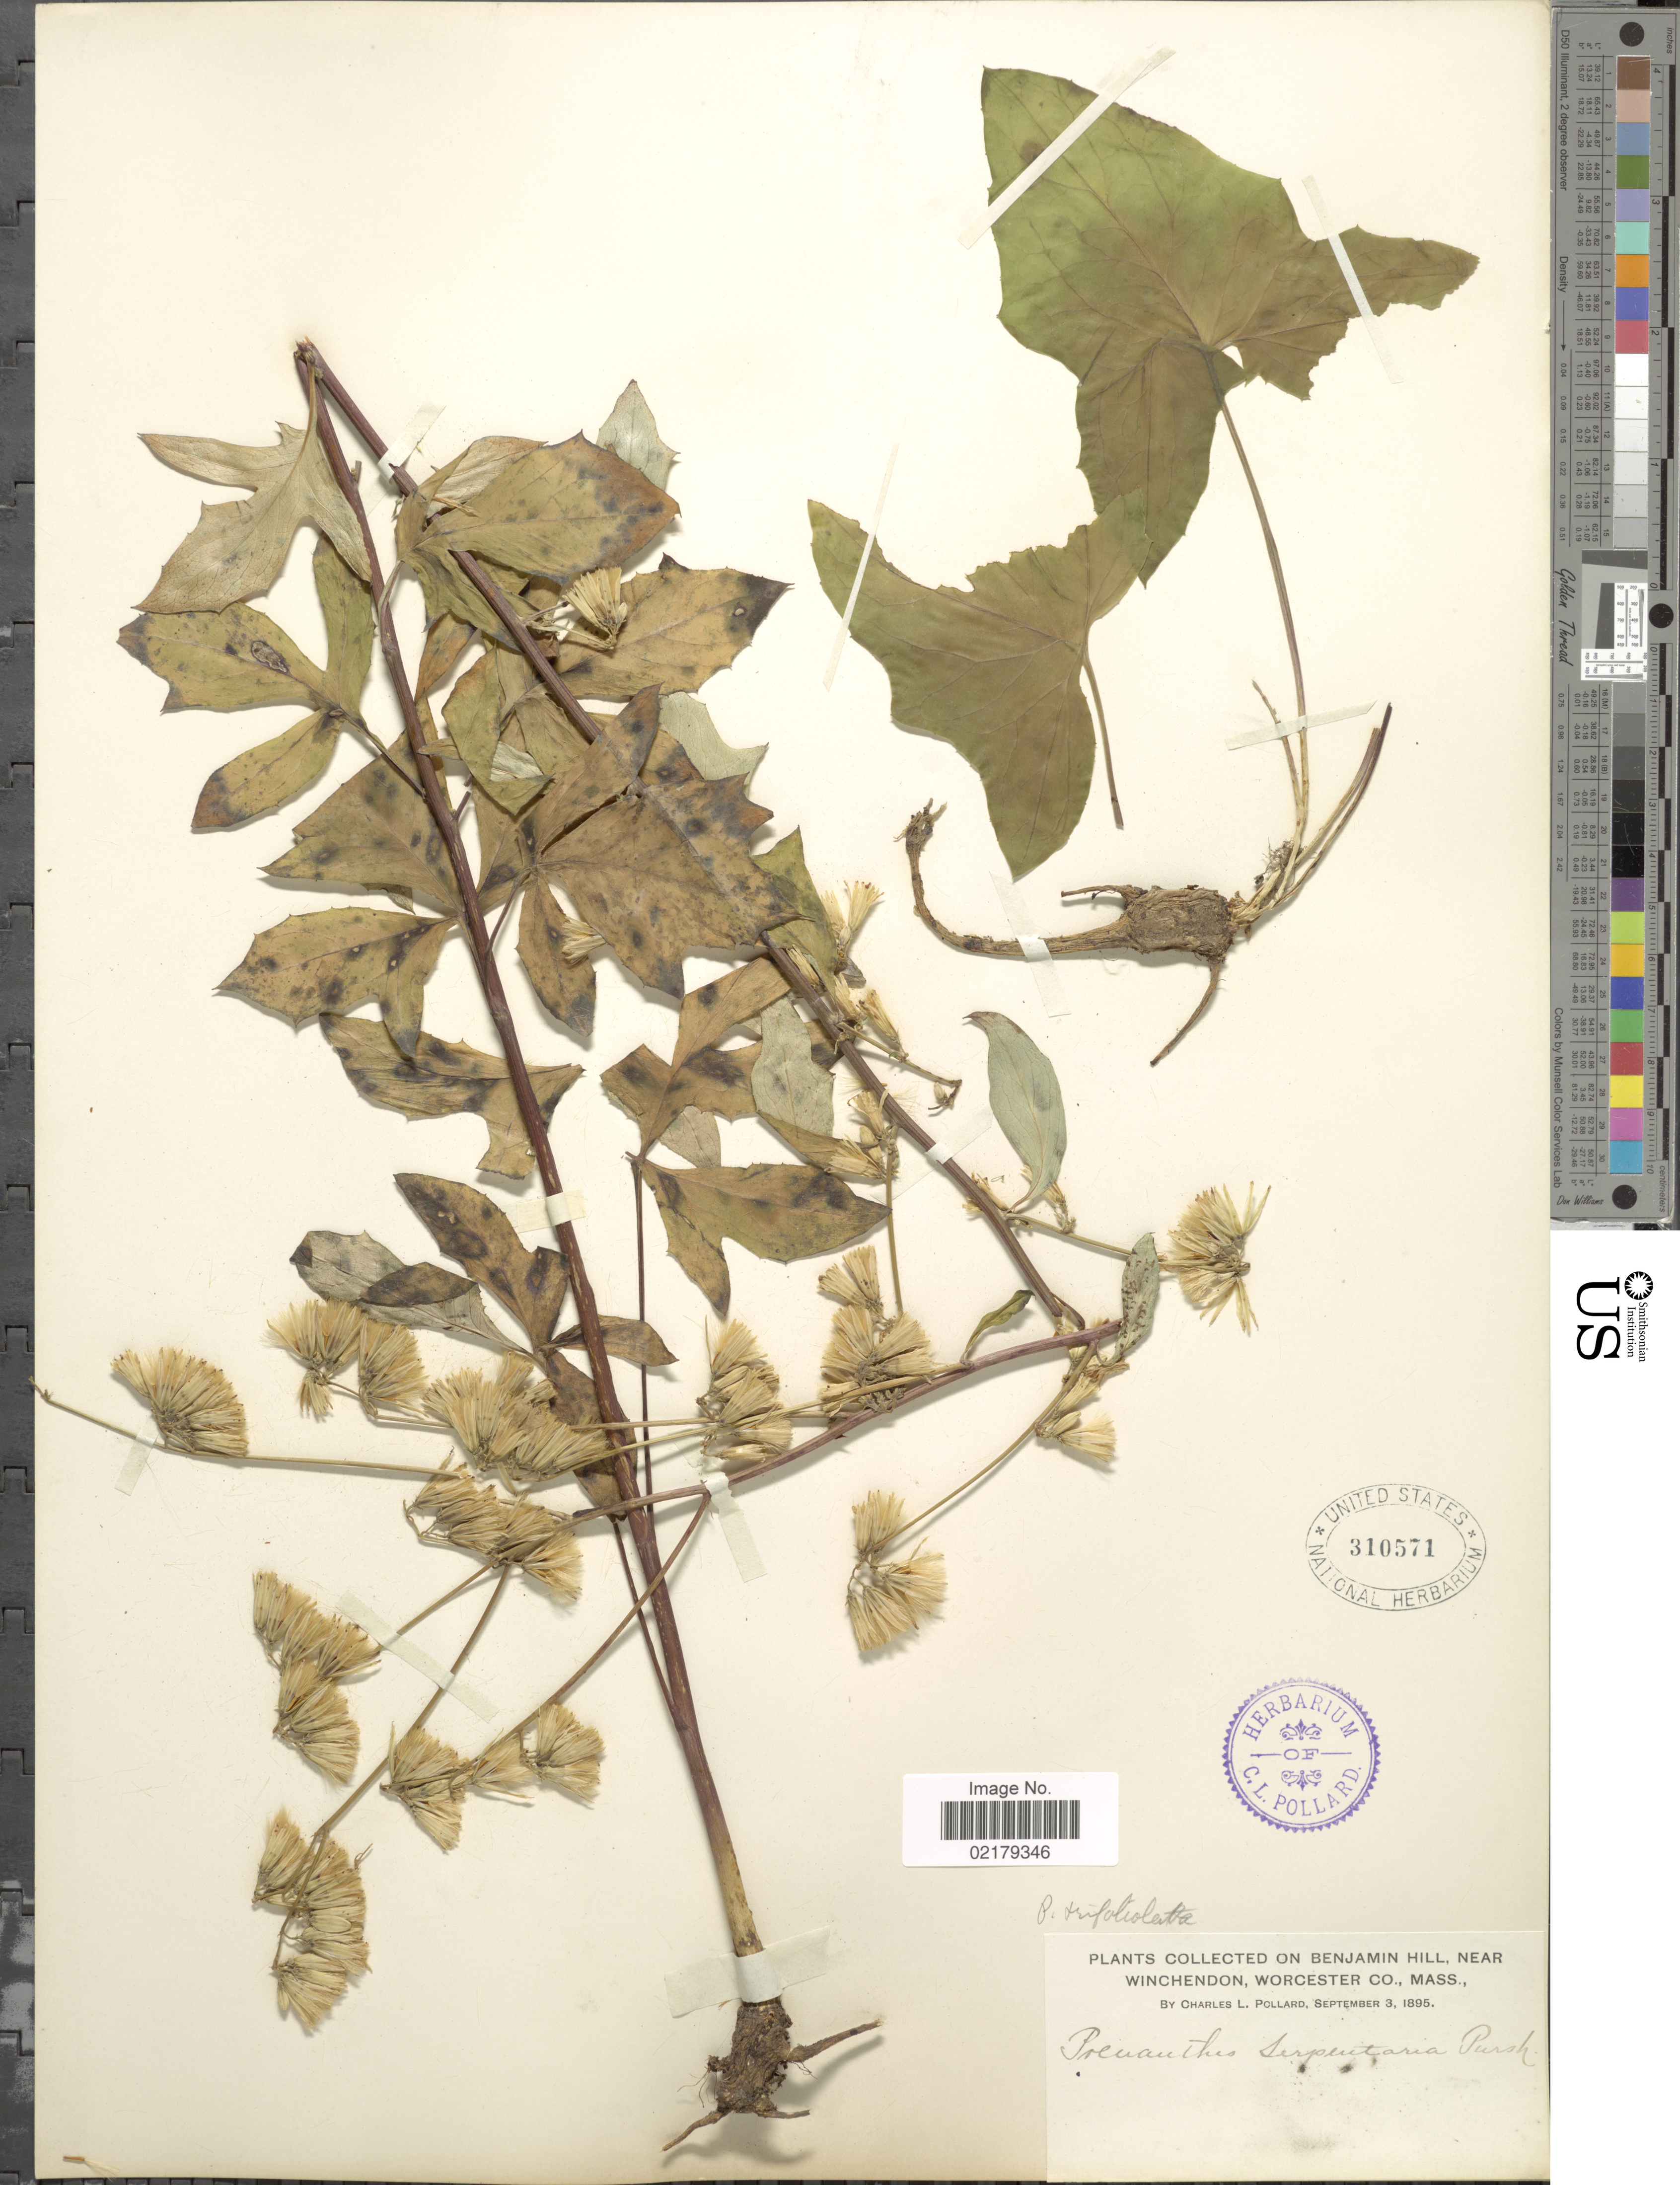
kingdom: Plantae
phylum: Tracheophyta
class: Magnoliopsida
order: Asterales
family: Asteraceae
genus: Nabalus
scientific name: Nabalus trifoliolatus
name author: Cass.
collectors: C. L. Pollard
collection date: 1895-09-03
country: United States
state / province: Massachusetts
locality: On Benjamin Hill, near Winchendon, Worcester Co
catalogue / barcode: US 310571